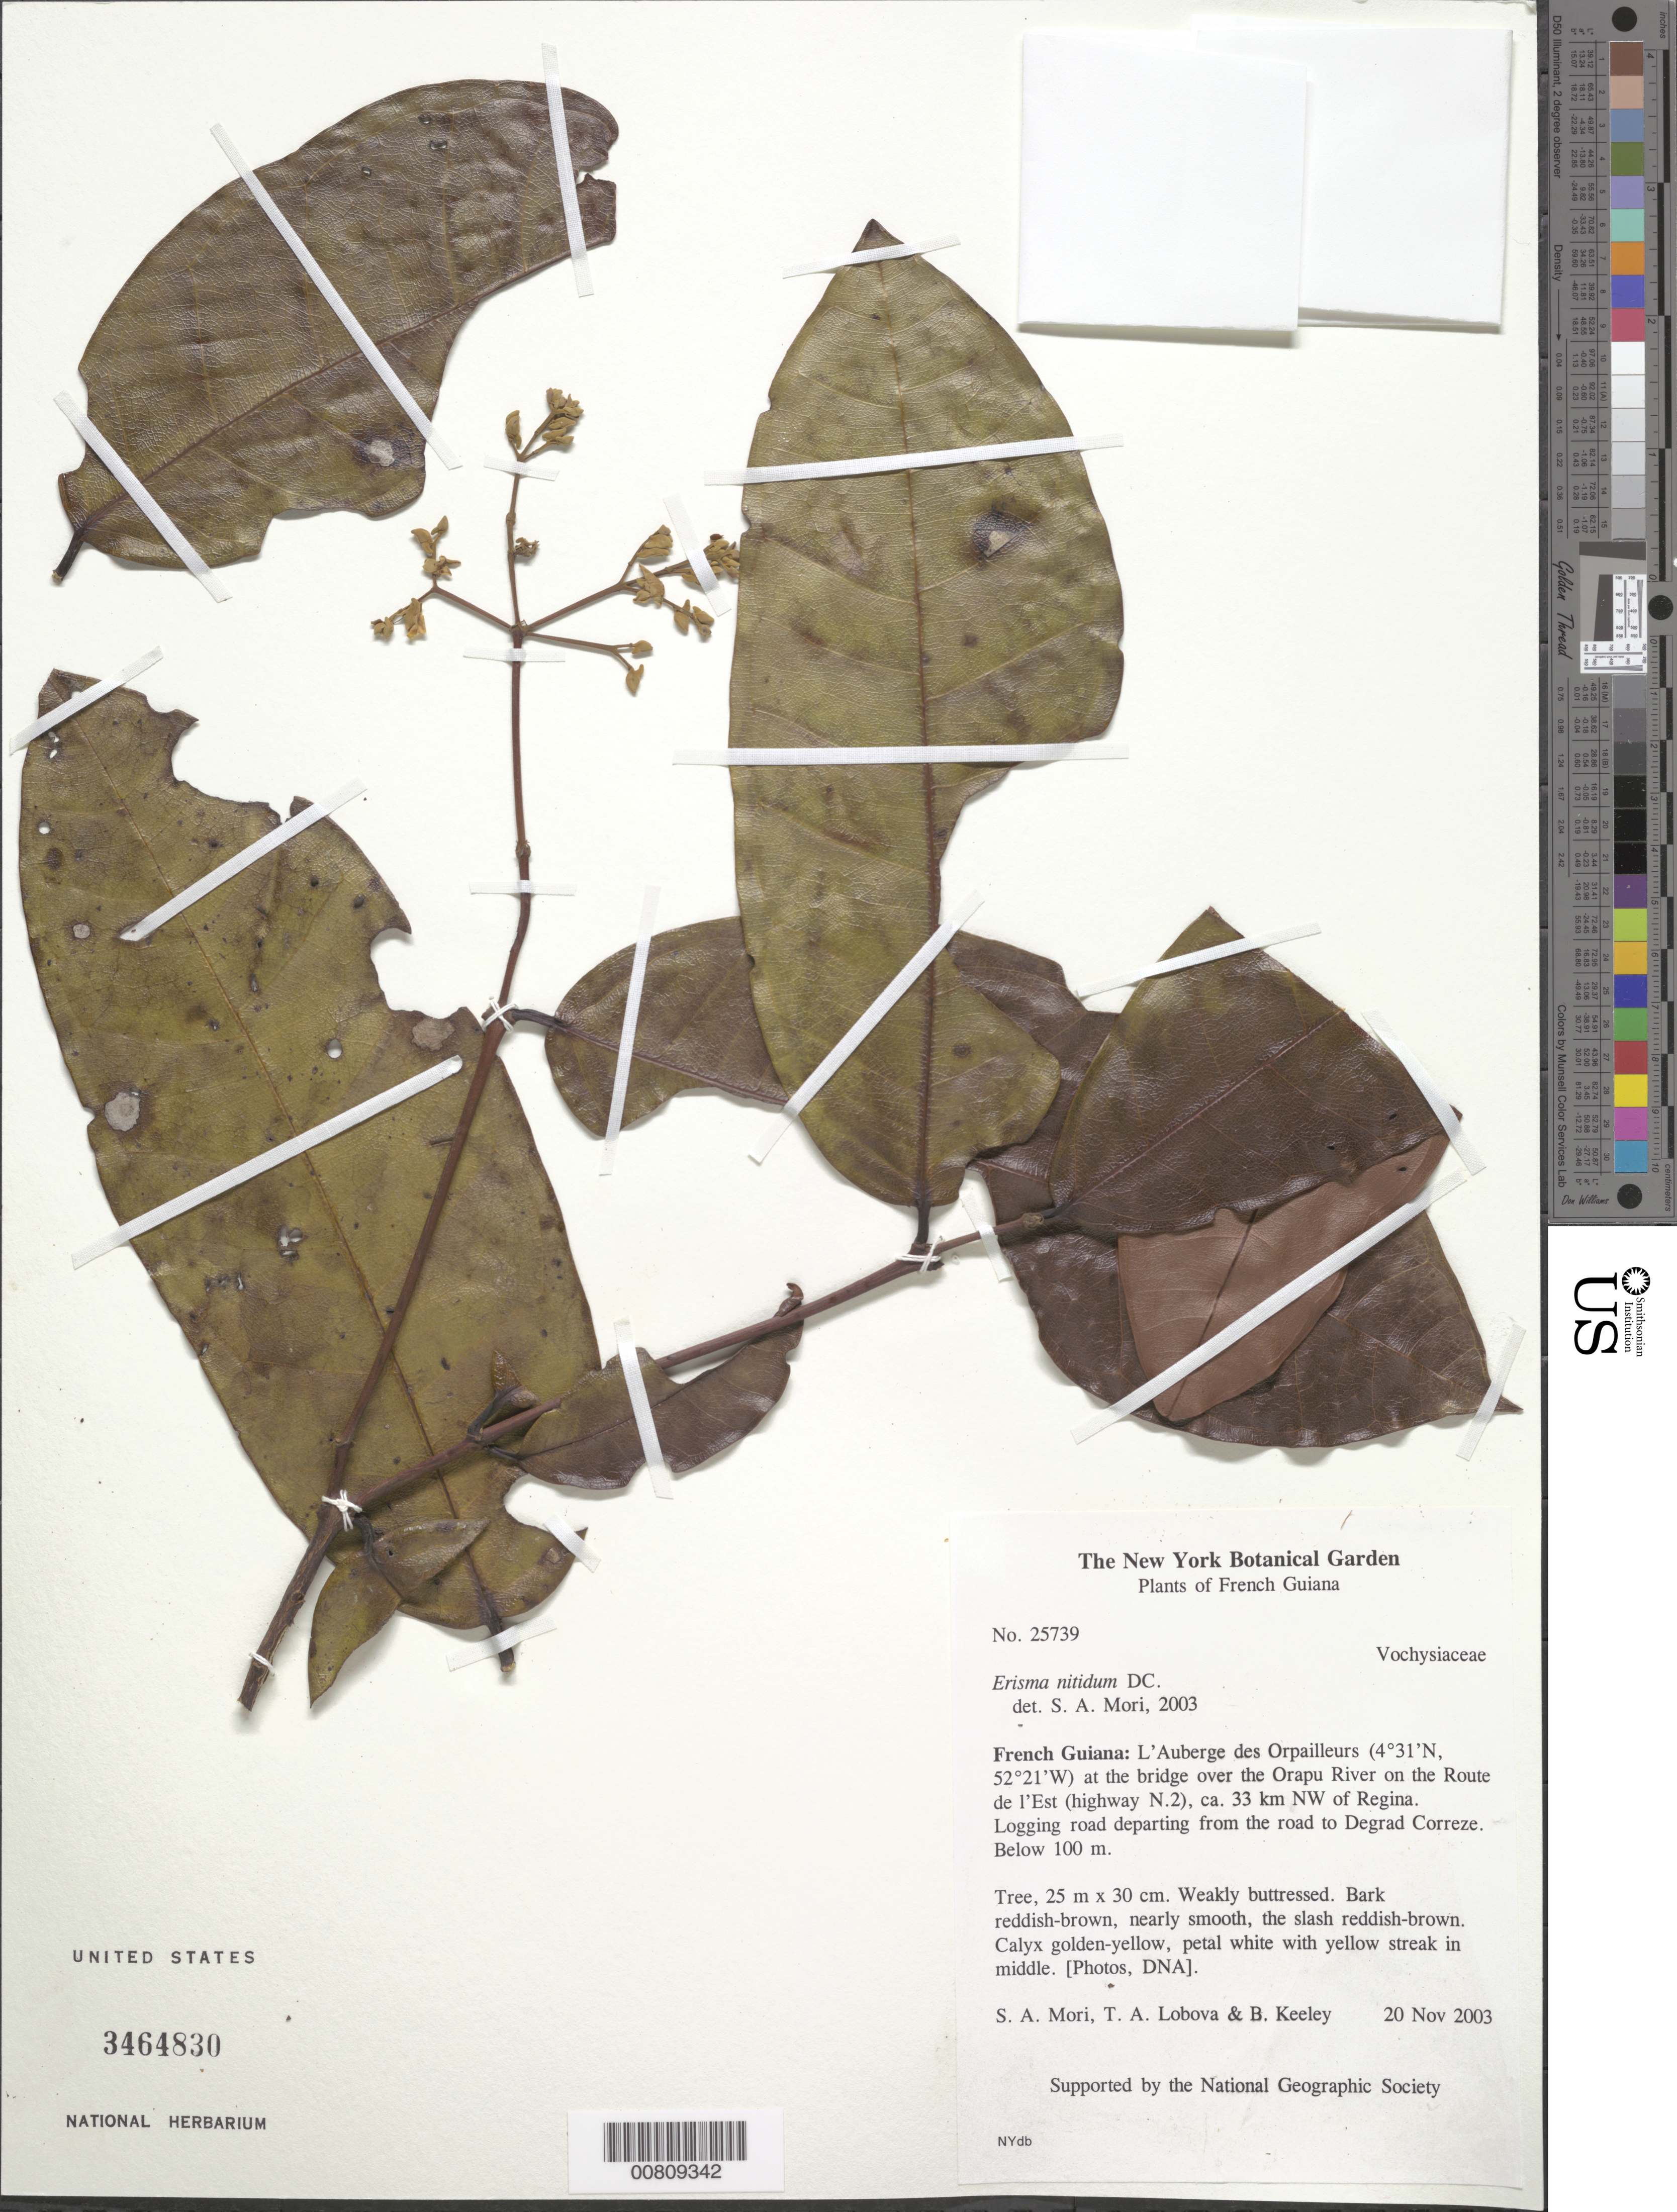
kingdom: Plantae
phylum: Tracheophyta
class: Magnoliopsida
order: Myrtales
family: Vochysiaceae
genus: Erisma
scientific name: Erisma nitidum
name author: DC.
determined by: Mori, Scott A.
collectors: S. Mori, T. Lobova & B. W. Keeley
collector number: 25739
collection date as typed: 20-Nov-03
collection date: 2003-11-20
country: French Guiana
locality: Orapu R., L'Auberge des Orpailleurs, on Route de l'Est (highway N2), ca. 33 km NW of Regina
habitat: Logging road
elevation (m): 100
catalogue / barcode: US 3464830